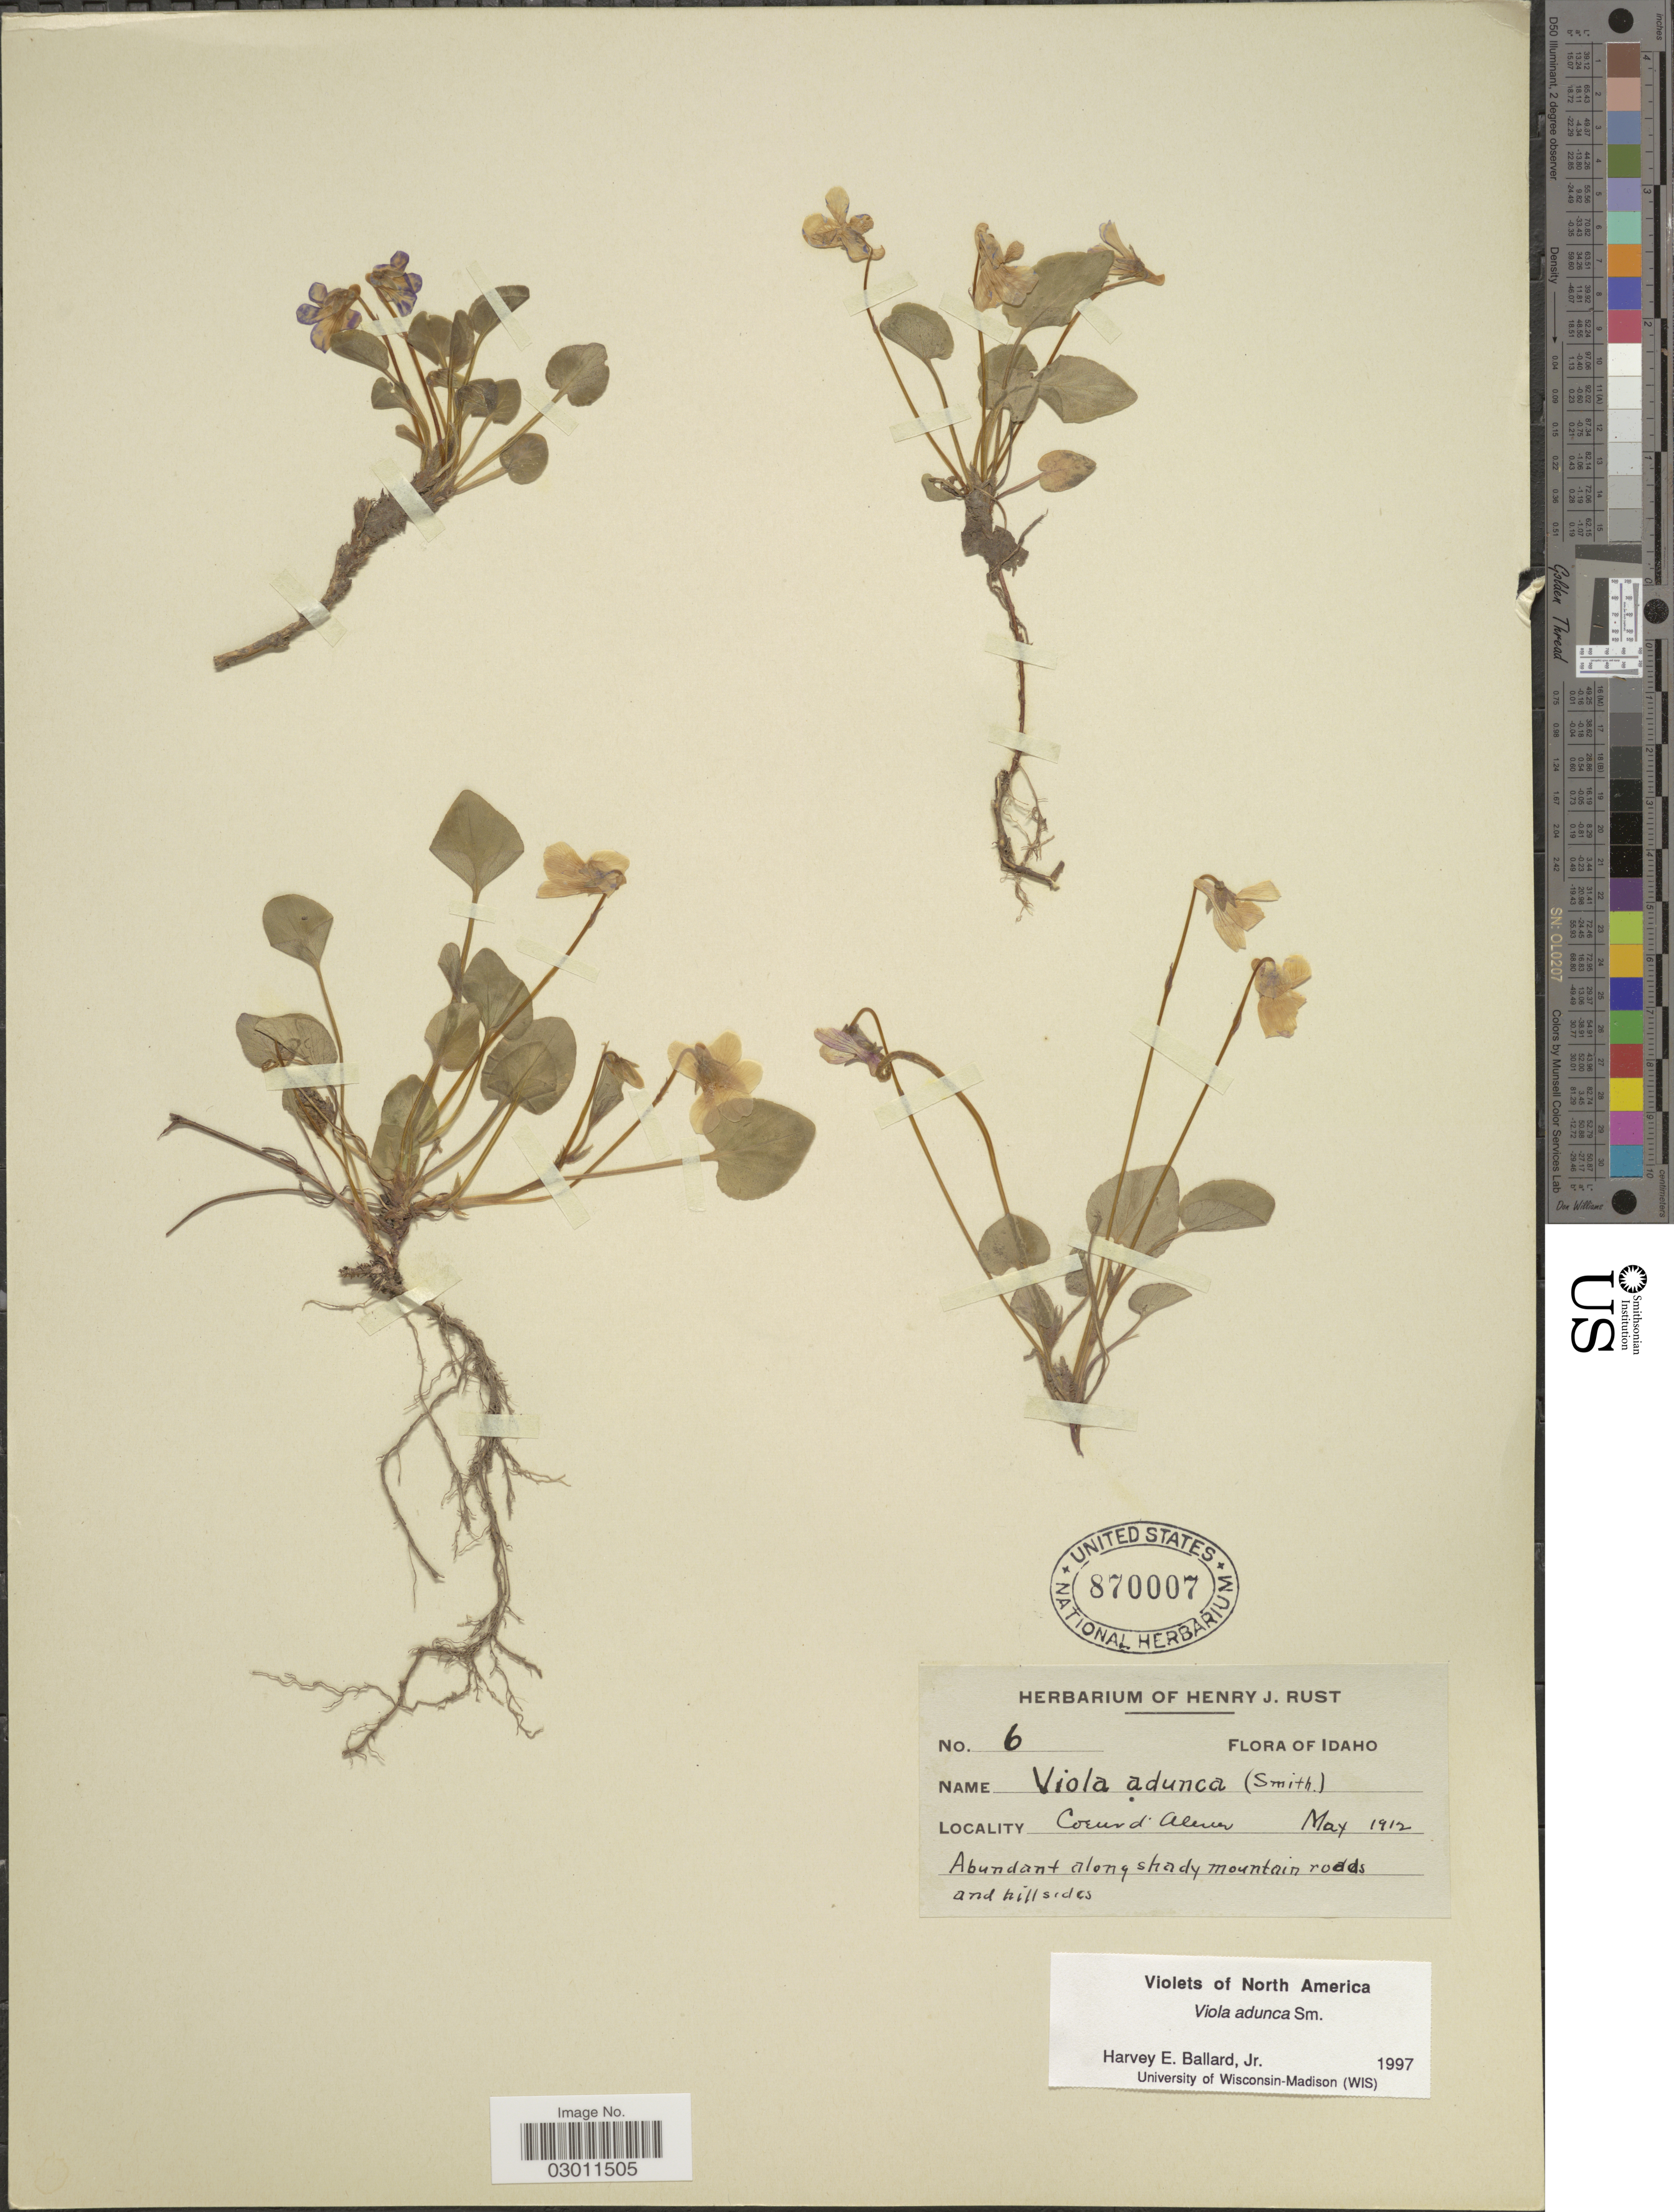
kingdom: Plantae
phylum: Tracheophyta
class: Magnoliopsida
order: Malpighiales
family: Violaceae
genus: Viola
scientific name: Viola adunca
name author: Sm.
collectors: ex herb. Henry J. Rust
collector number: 6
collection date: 1912-05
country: United States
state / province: Idaho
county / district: Kootenai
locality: Coeur d'Alene.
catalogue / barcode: US 870007